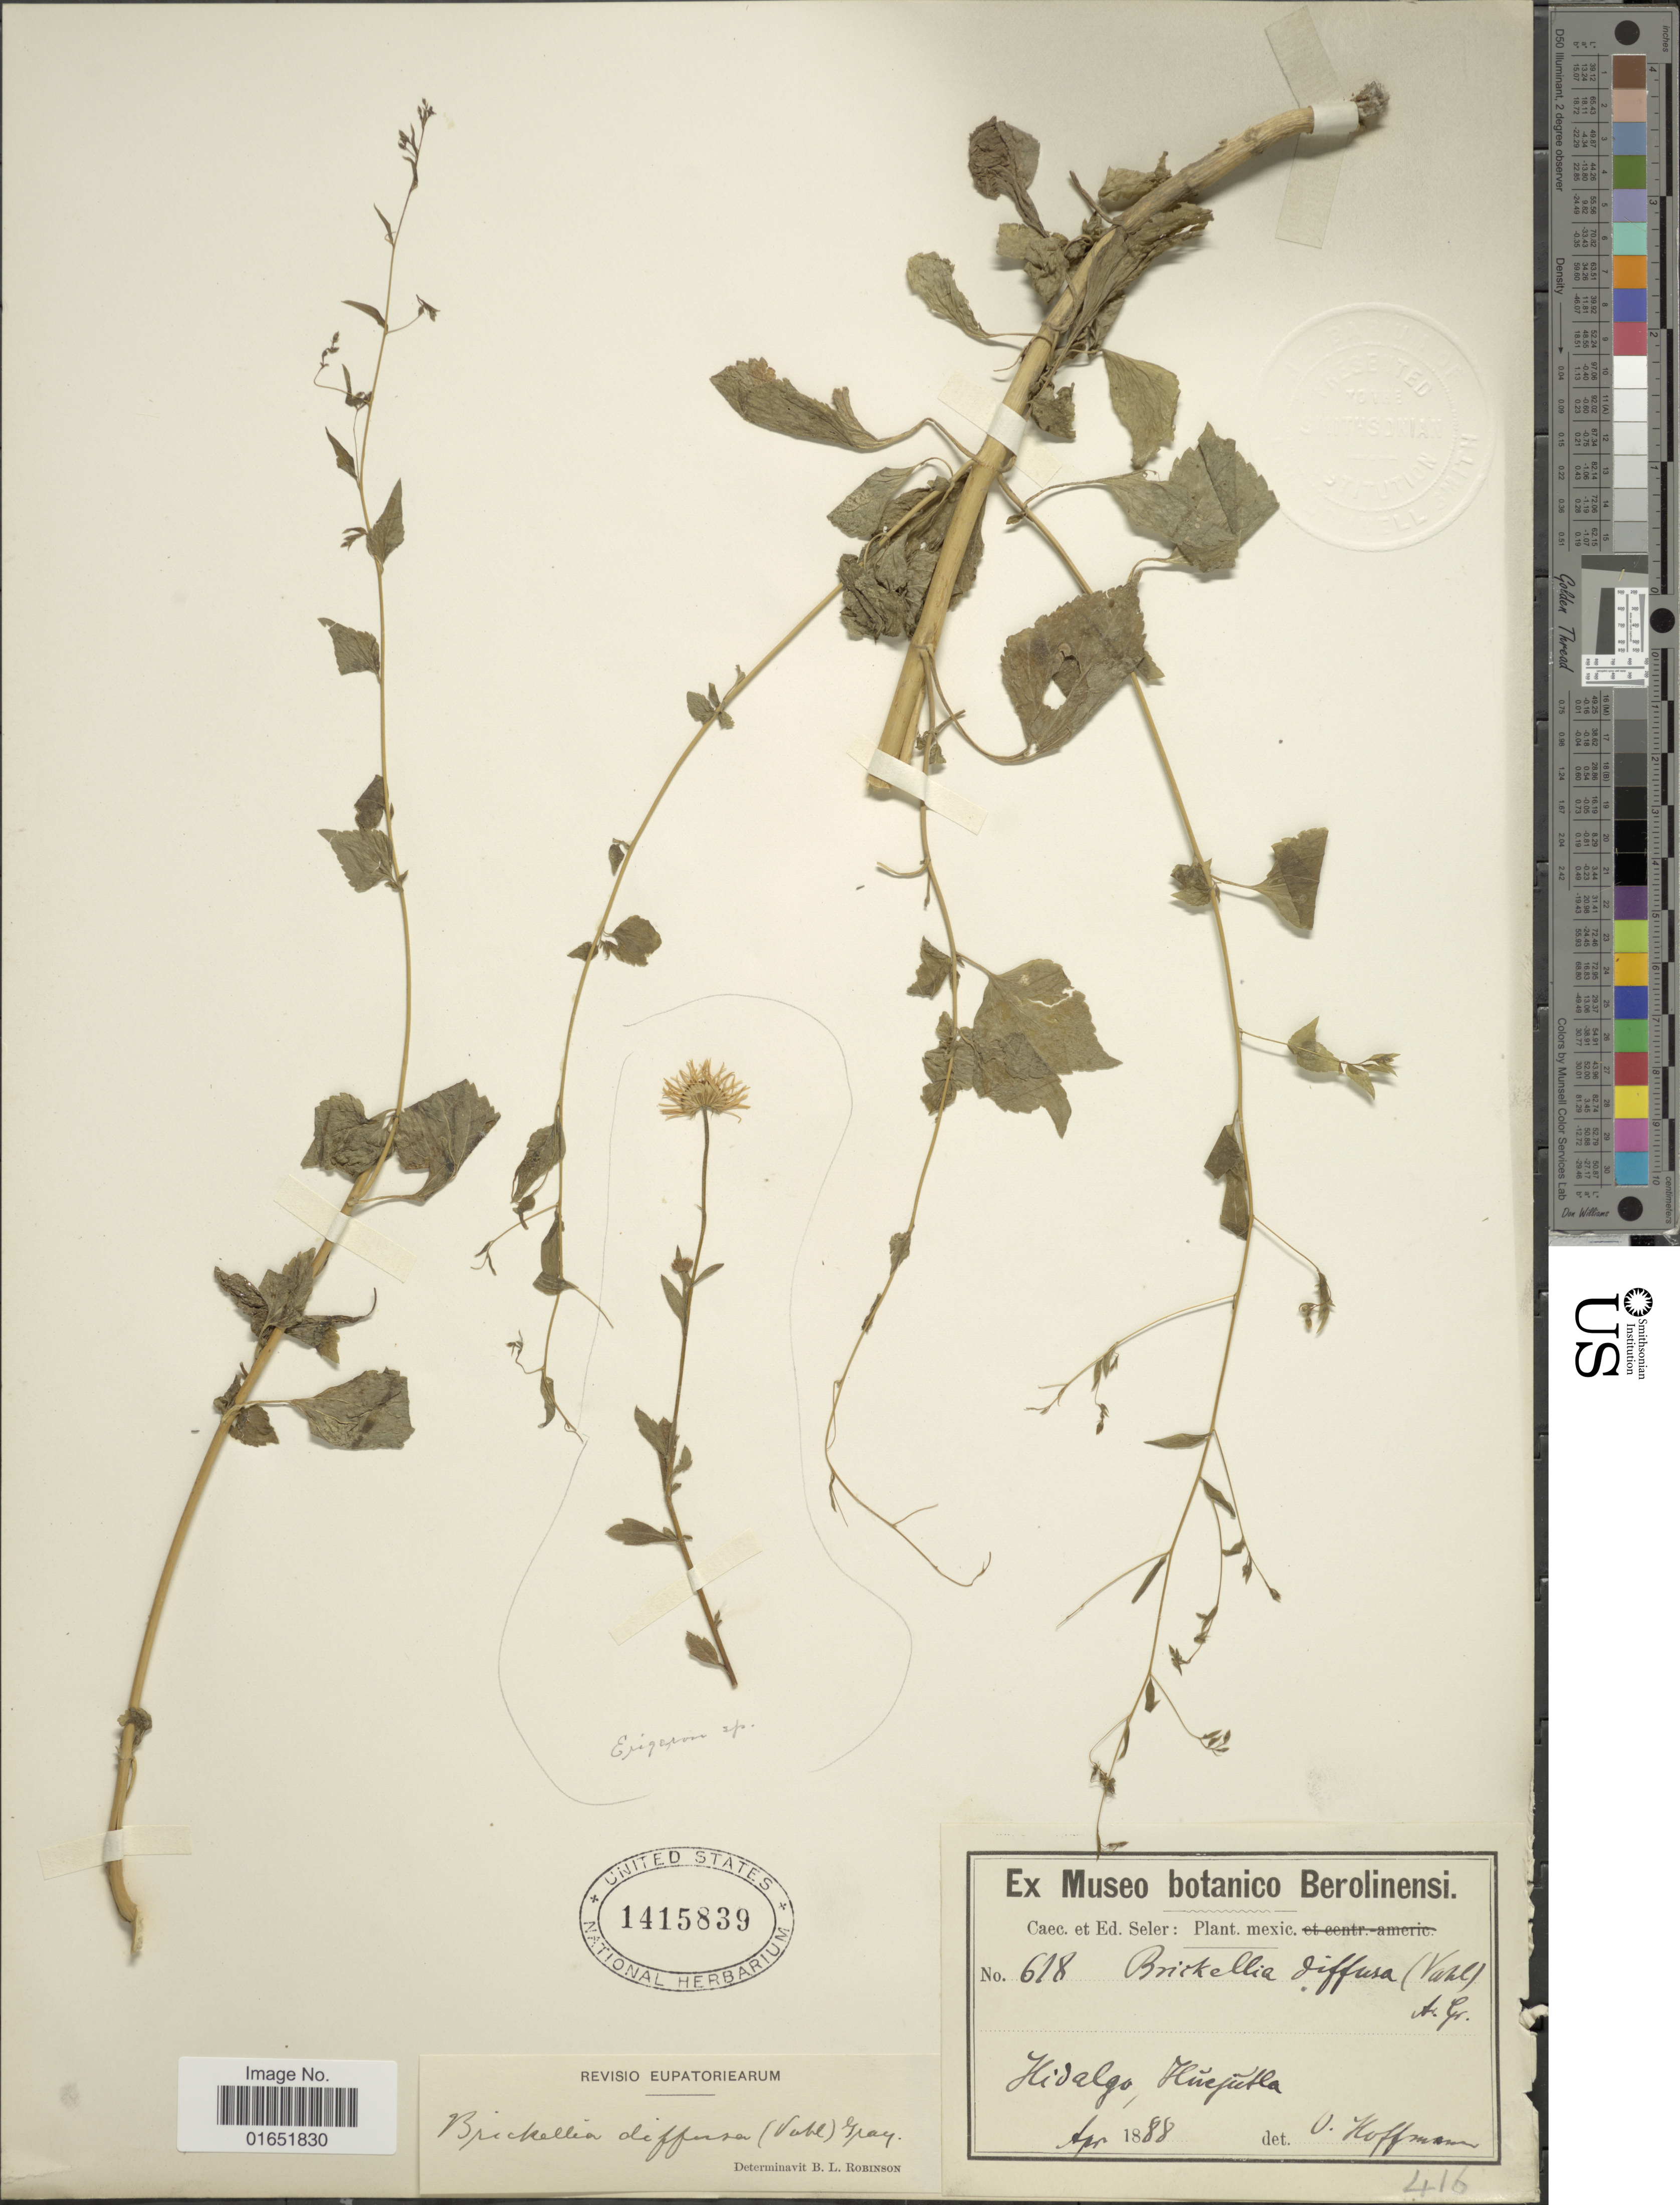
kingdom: Plantae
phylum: Tracheophyta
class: Magnoliopsida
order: Asterales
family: Asteraceae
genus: Brickellia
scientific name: Brickellia diffusa M.E. Jones, nom illeg.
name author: M.E. Jones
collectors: C. Seler & E. G. Seler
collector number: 618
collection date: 1888-04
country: Mexico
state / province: Hidalgo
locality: Hucjutla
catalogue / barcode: US 1415839